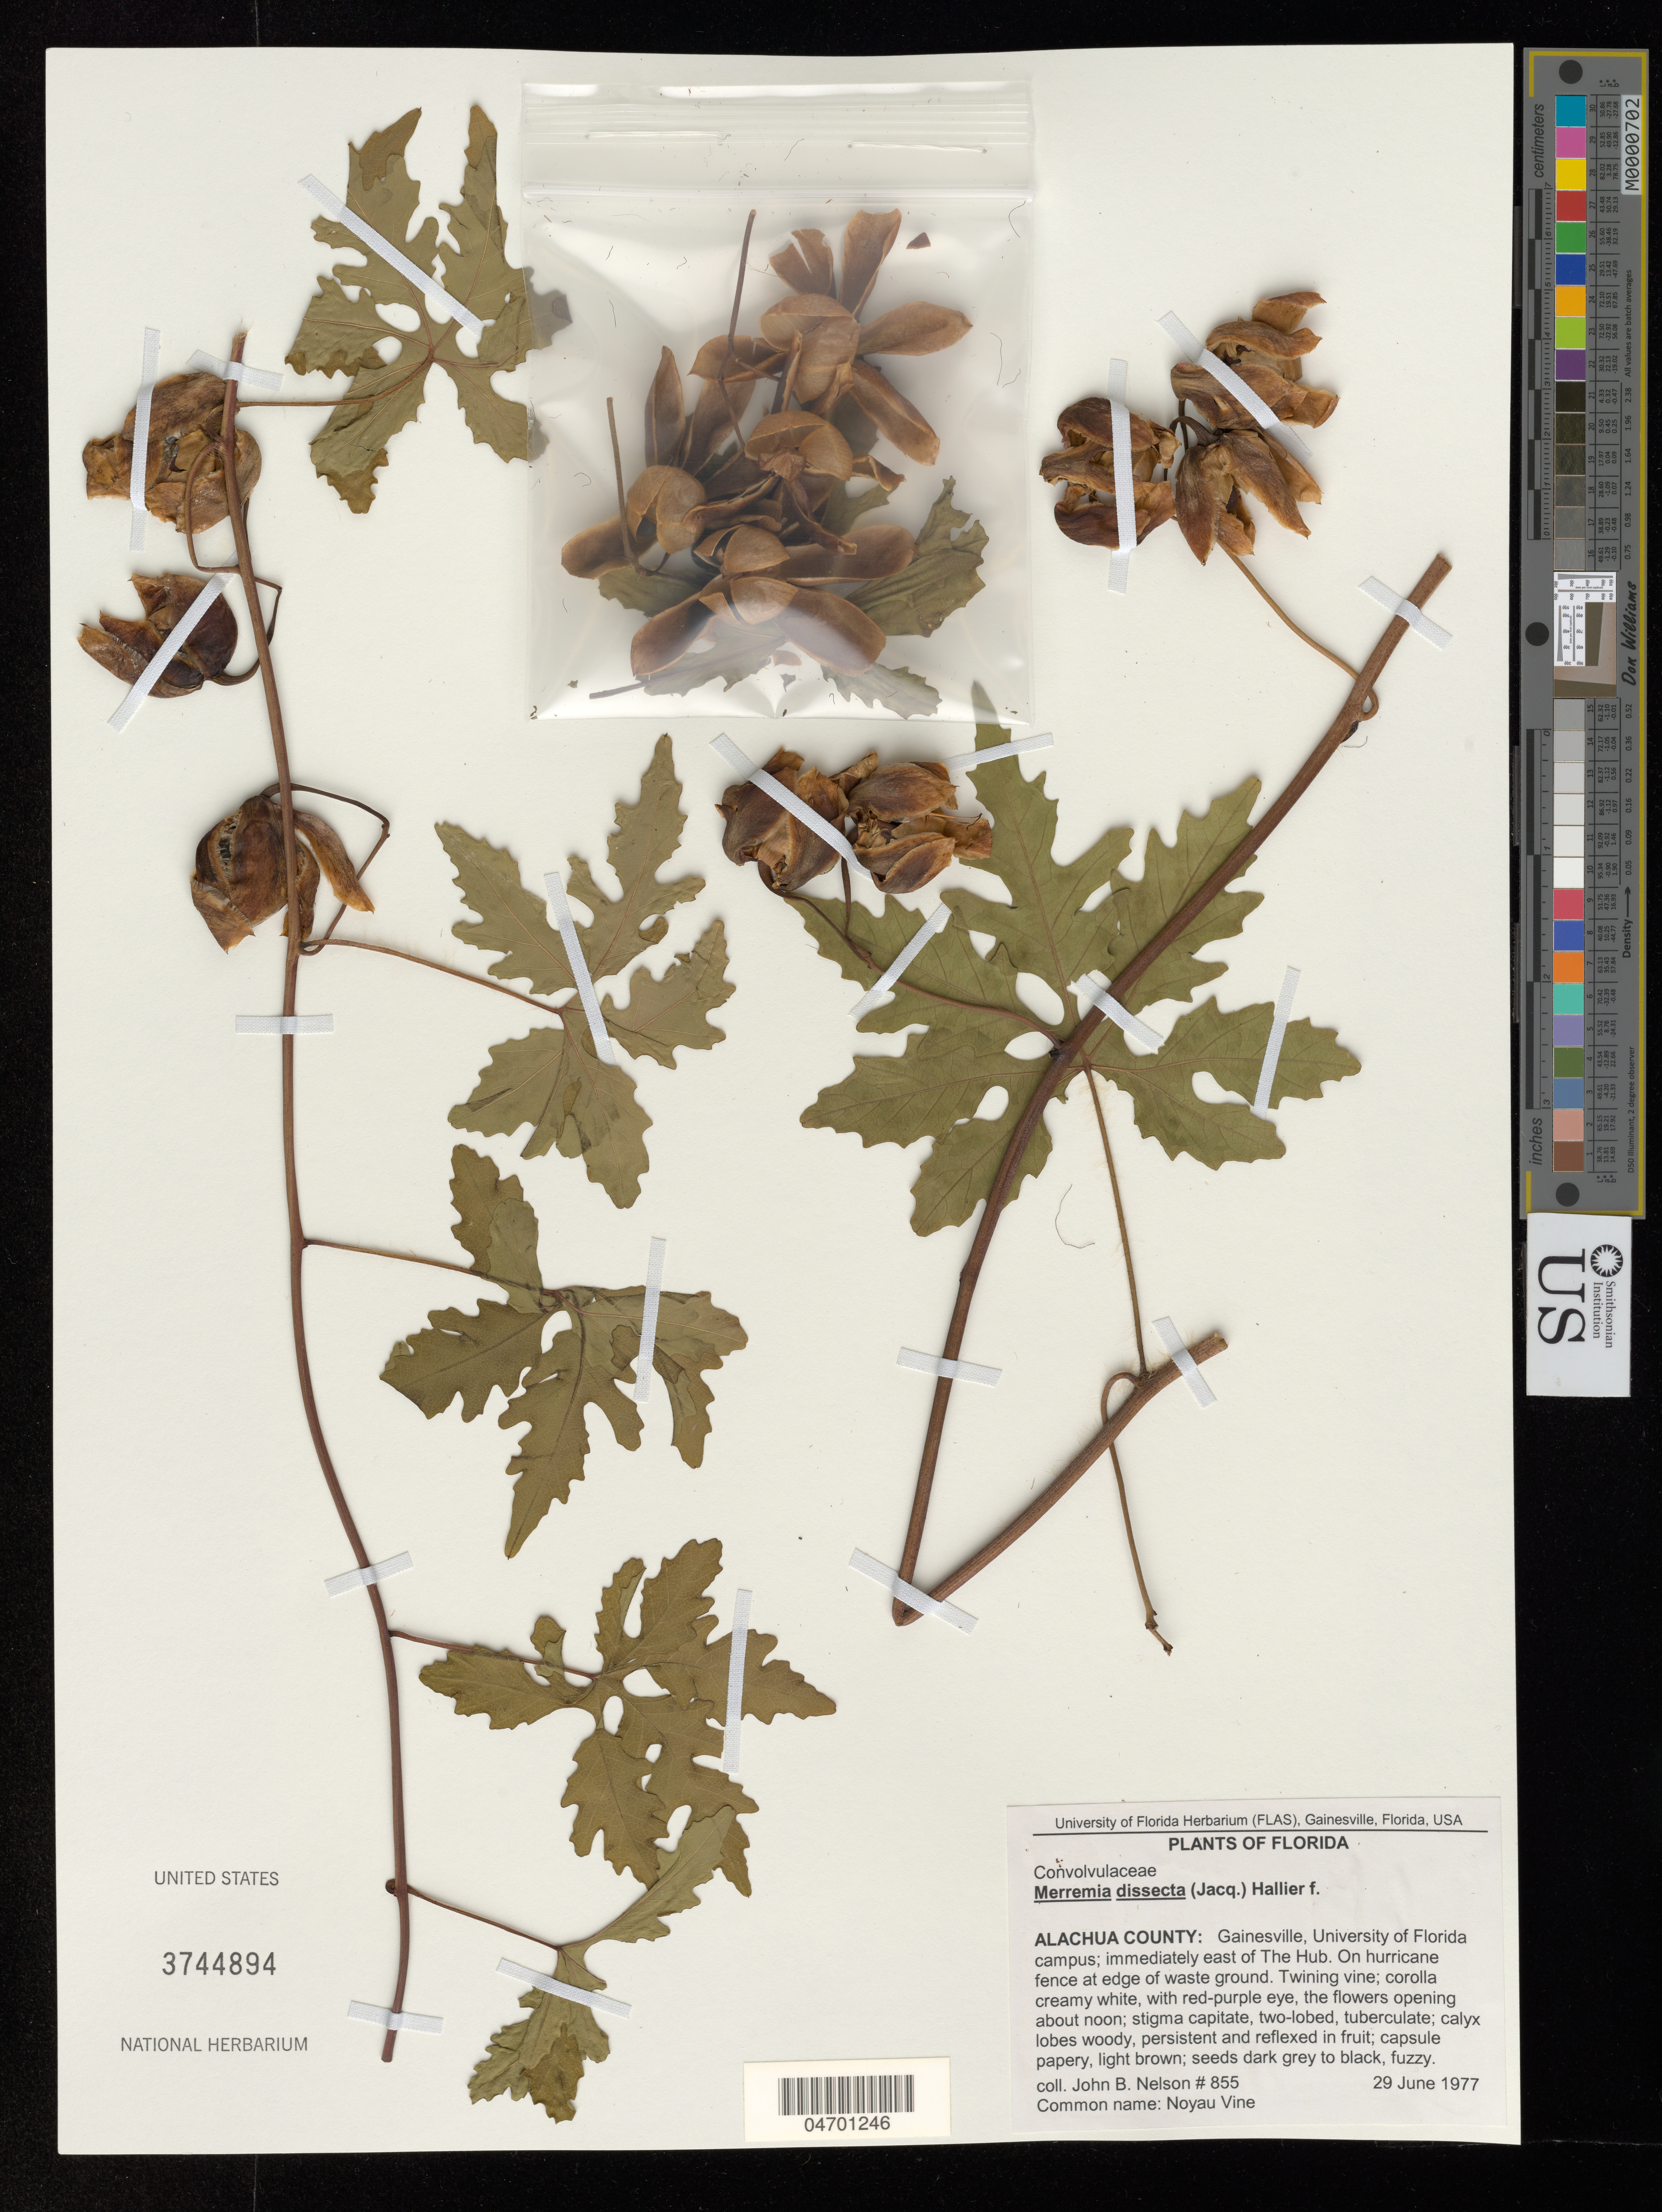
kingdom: Plantae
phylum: Tracheophyta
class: Magnoliopsida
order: Solanales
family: Convolvulaceae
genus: Distimake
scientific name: Distimake dissectus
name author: (Jacq.) A. R. Simões & Staples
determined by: Strong, Mark T., (BOT), Smithsonian Institution - National Museum of Natural History (UNITED STATES)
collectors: J. Nelson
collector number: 855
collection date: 1977-06-29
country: United States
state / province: Florida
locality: Alachua County: Gainesville, University of Florida campus; immediately east of The Hub.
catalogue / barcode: US 3744894